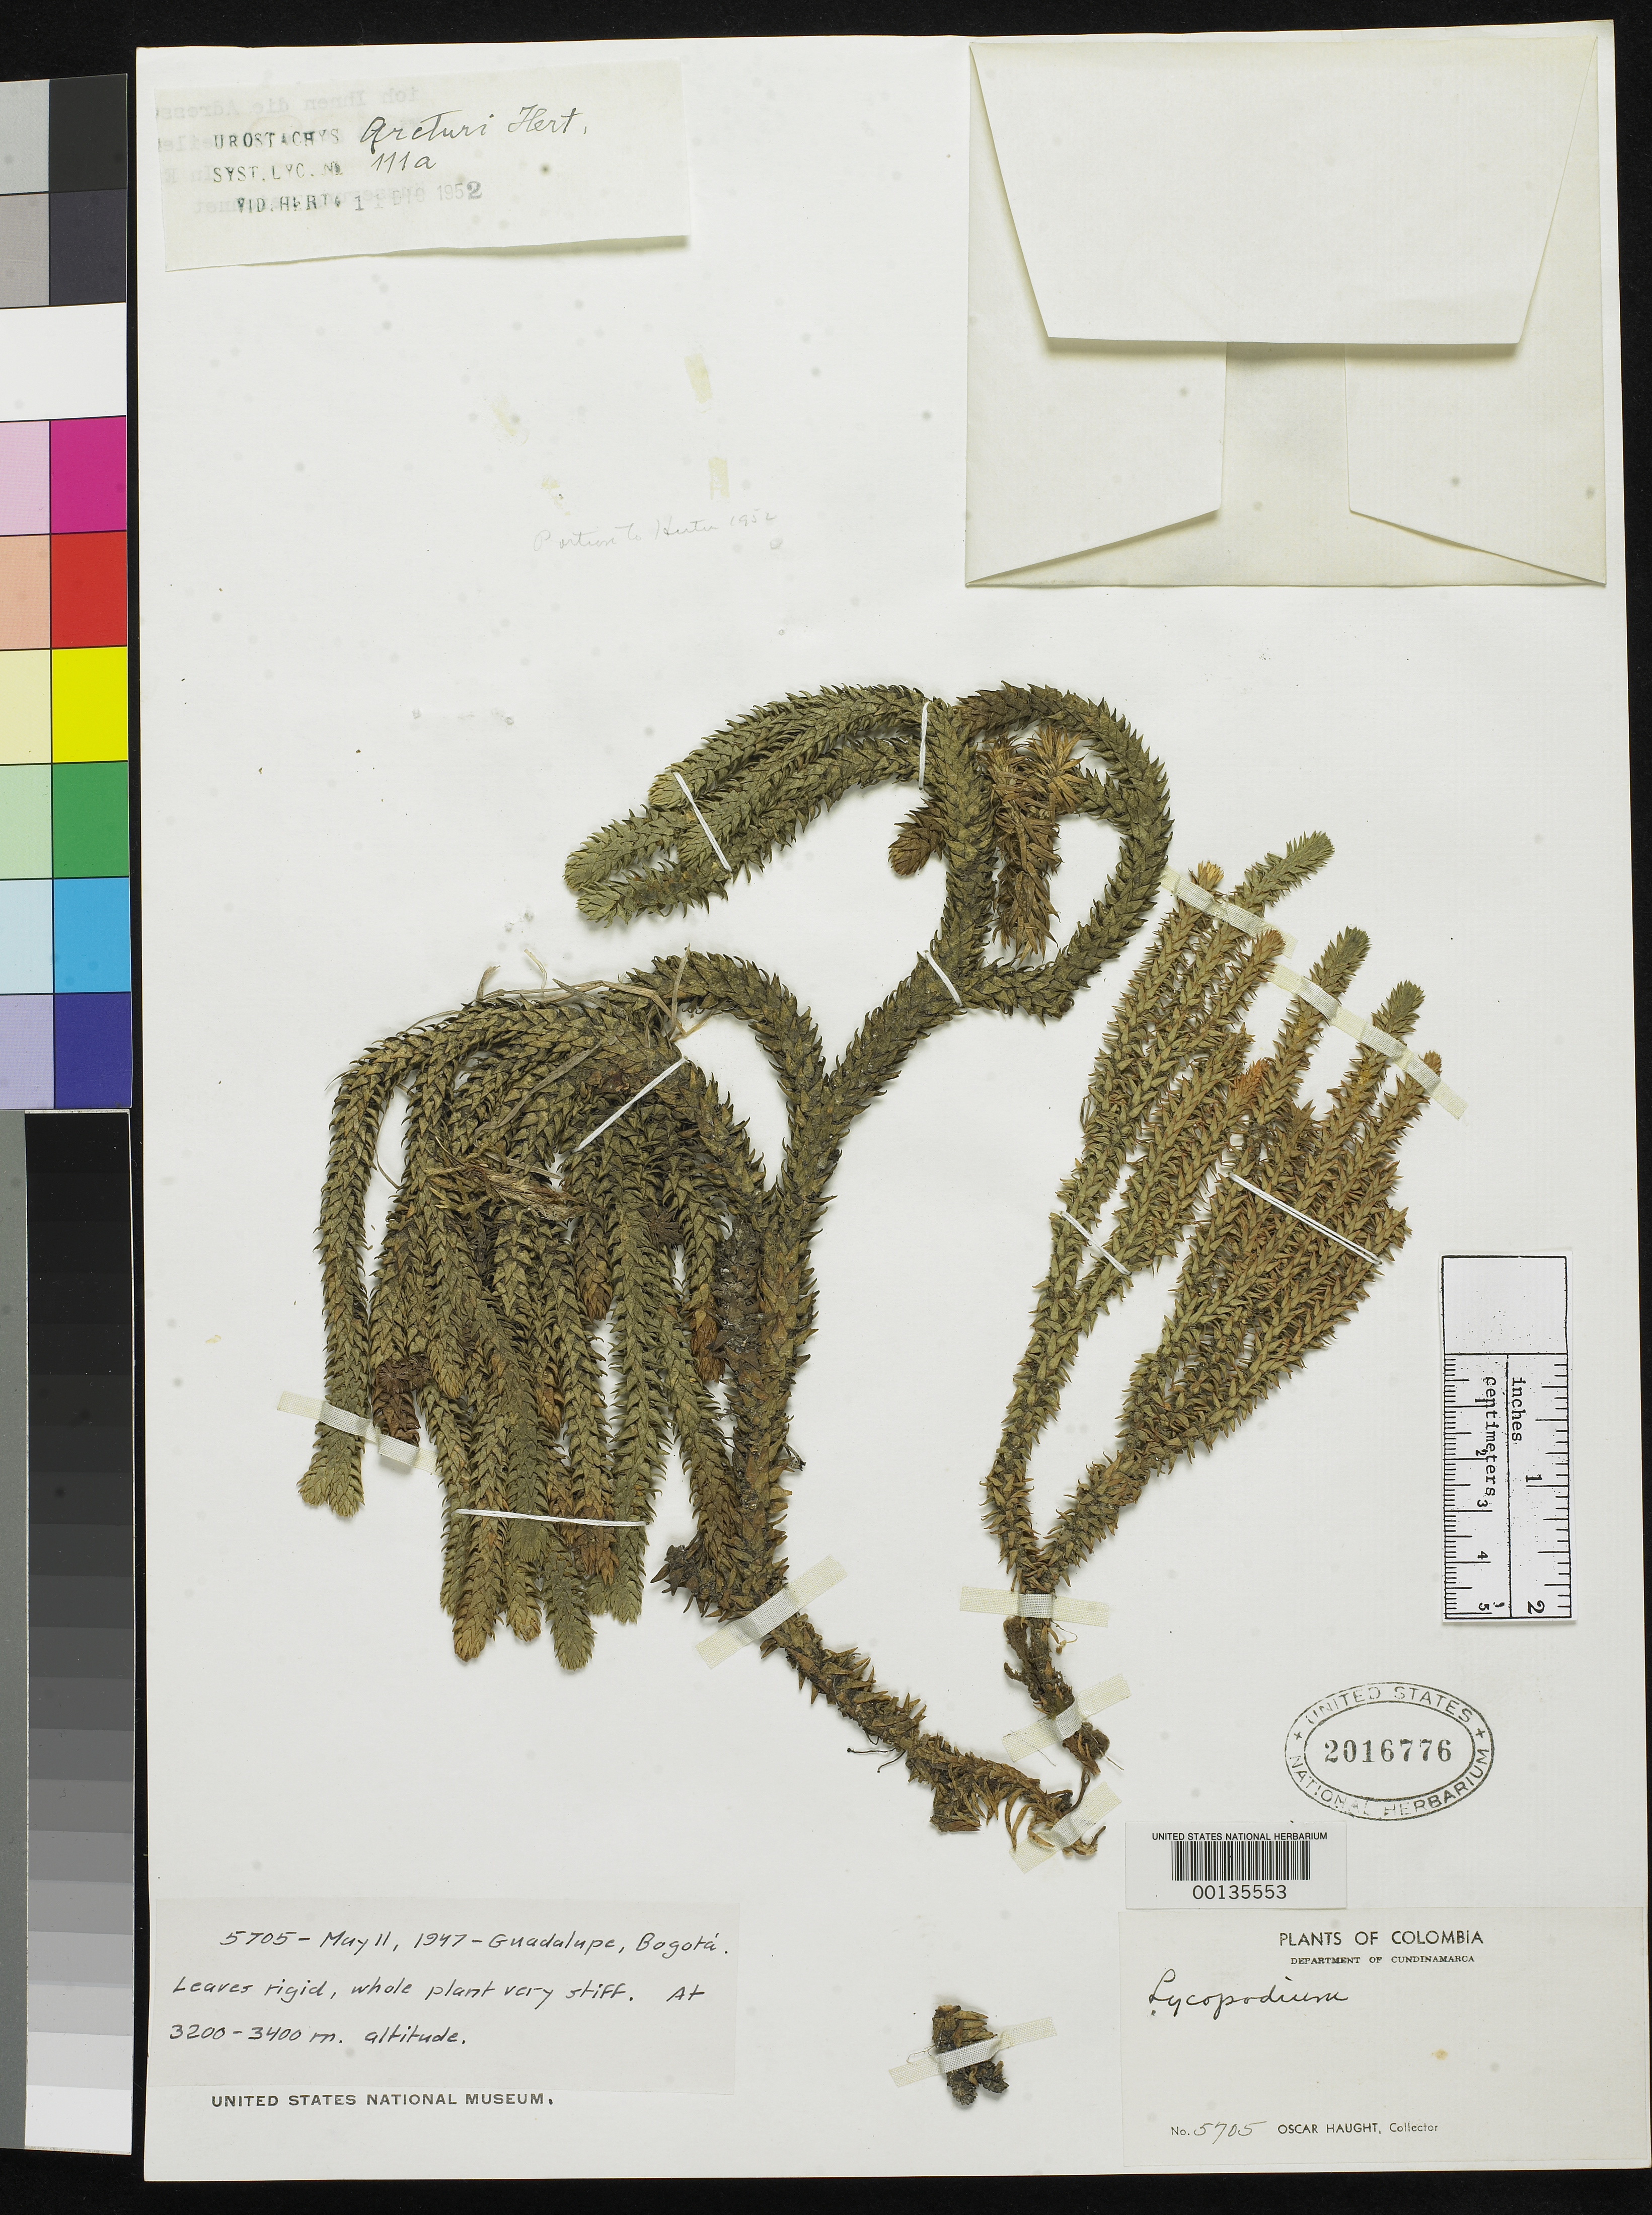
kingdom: Plantae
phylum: Tracheophyta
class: Lycopodiopsida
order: Lycopodiales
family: Lycopodiaceae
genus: Urostachys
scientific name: Urostachys arcturi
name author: Herter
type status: Holotype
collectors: O. L. Haught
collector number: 5705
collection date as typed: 11 May 1947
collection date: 1947-05-11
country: Colombia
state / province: Cundinamarca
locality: Guadalupe, Bogata.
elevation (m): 3200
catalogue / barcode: US 2016776